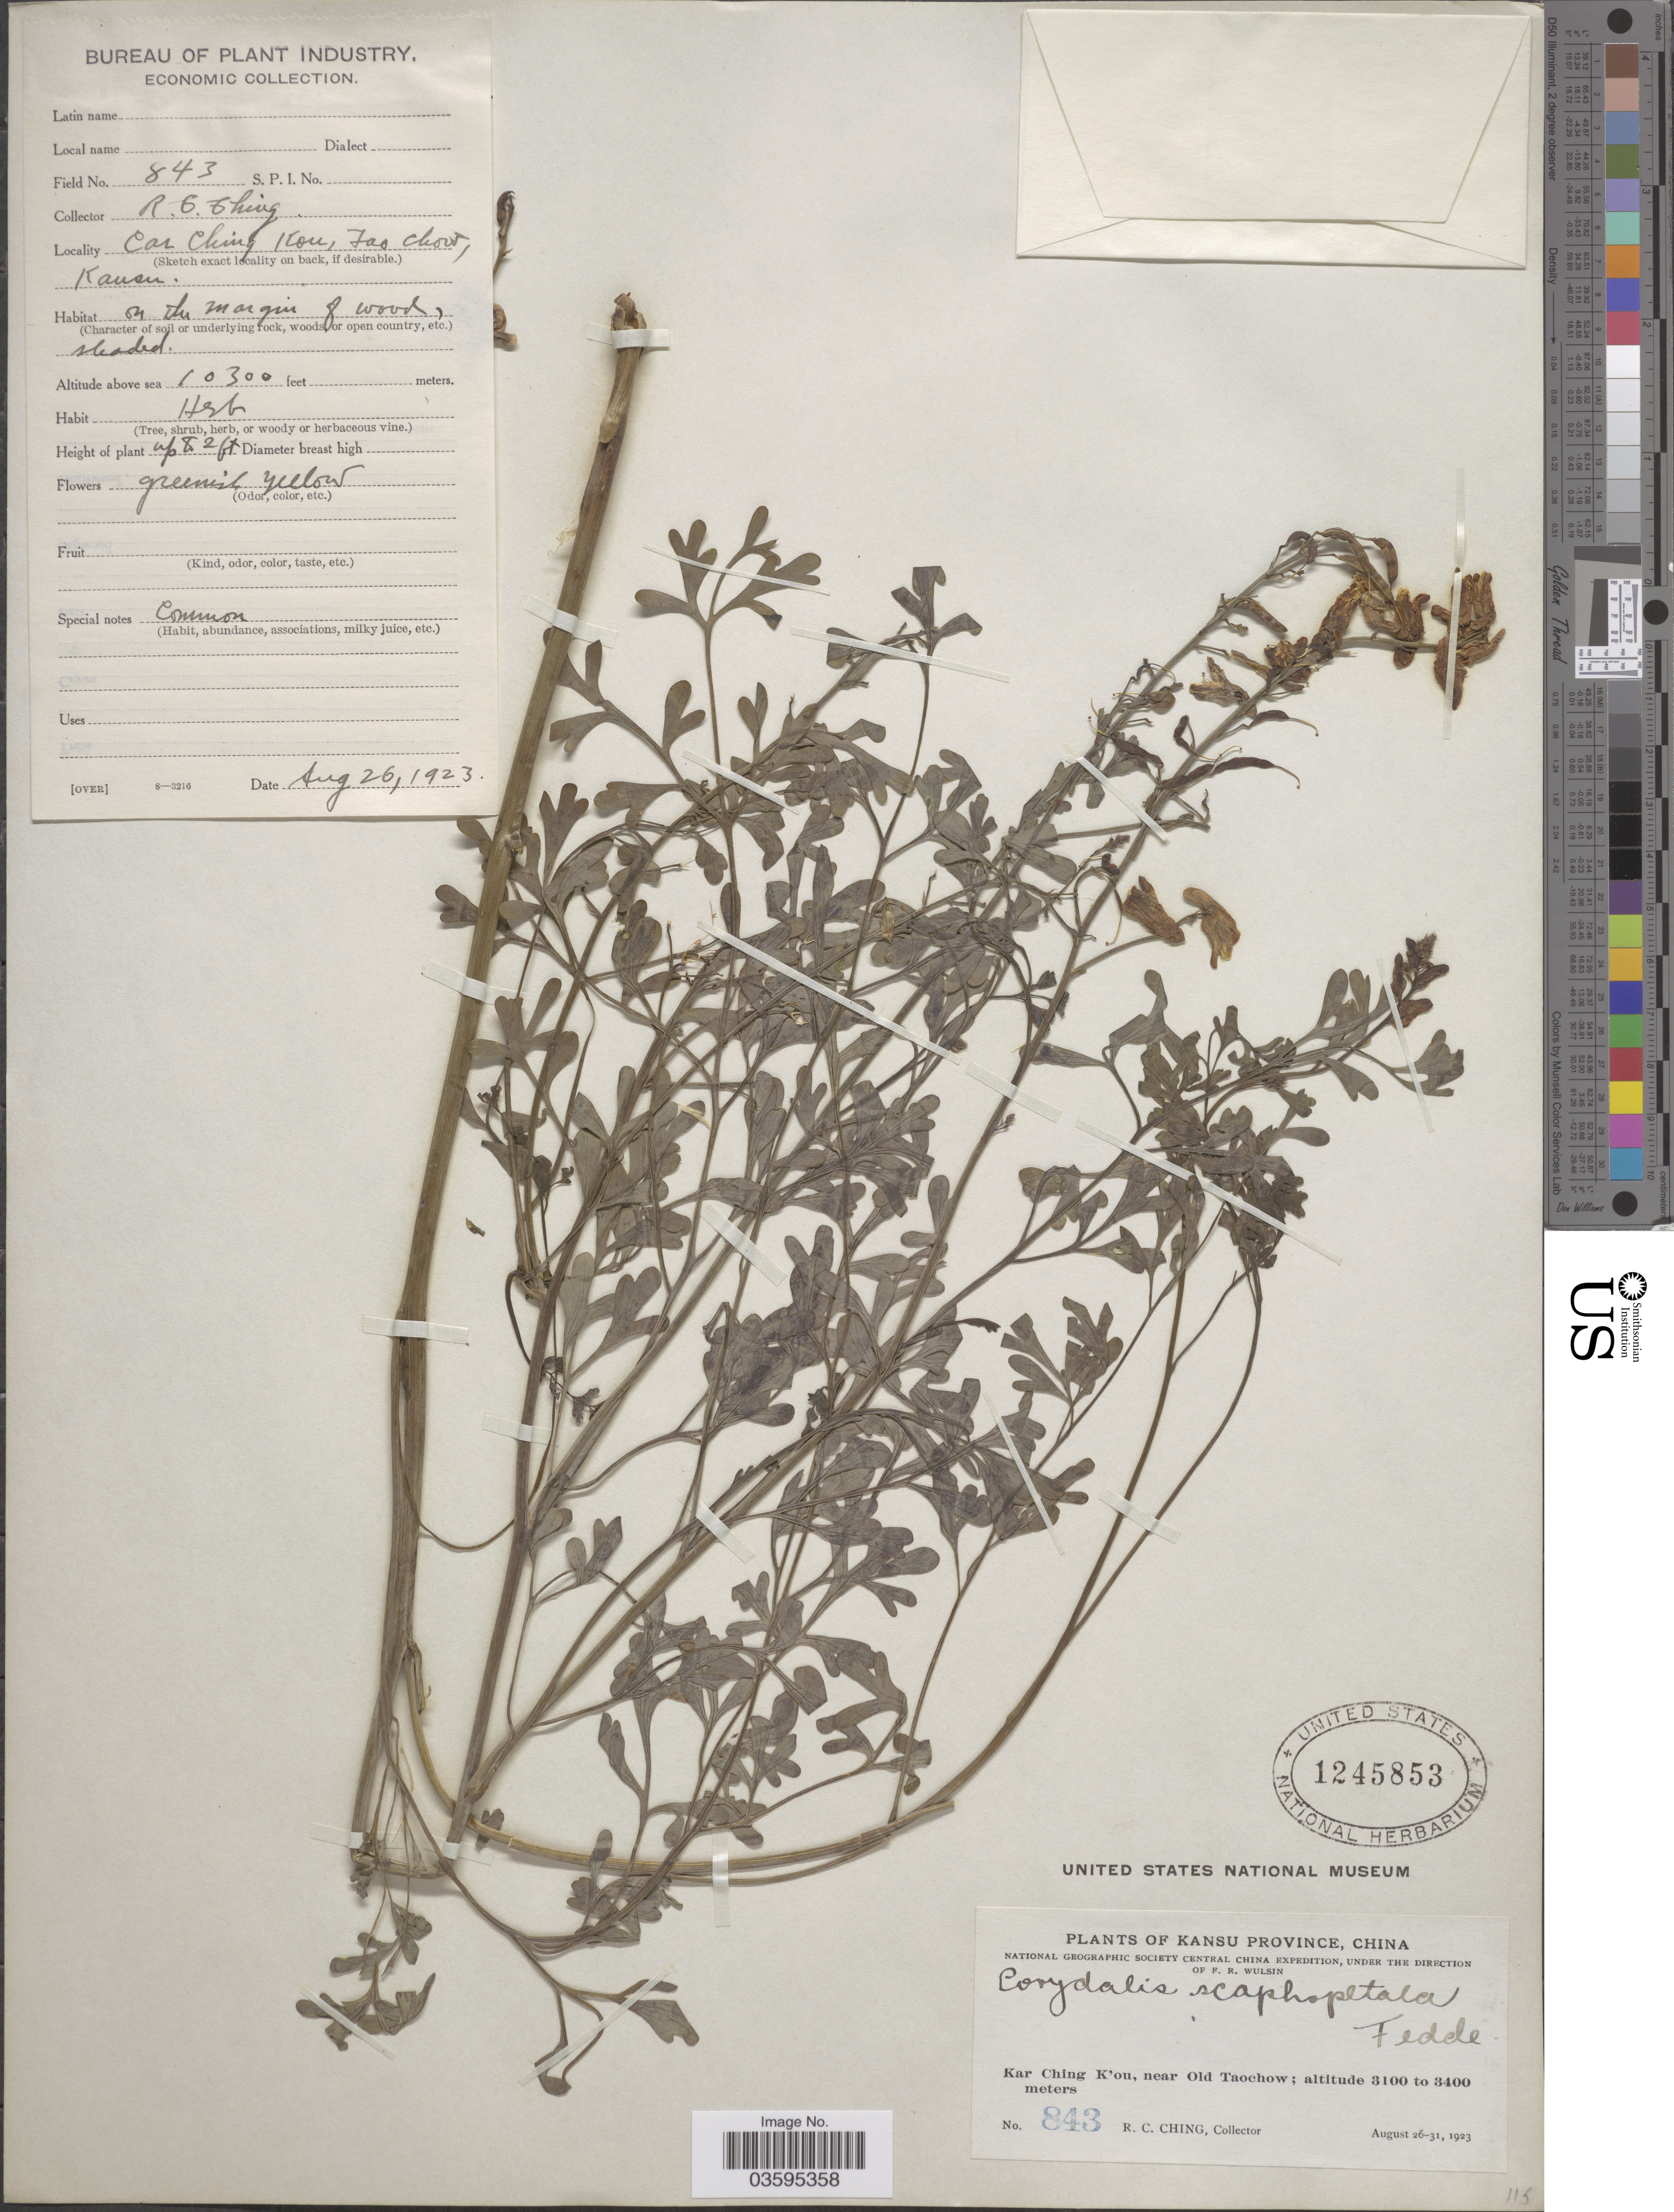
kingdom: Plantae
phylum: Tracheophyta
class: Magnoliopsida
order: Ranunculales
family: Papaveraceae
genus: Corydalis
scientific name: Corydalis scaphopetala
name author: Fedde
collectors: R. C. Ching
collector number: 843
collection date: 1923-08-26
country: China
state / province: Gansu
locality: Car Ching Kou, Tao Chow, Kansu. Kansu Province. Central China. [unsure placement] Kar Ching K'ou, near Old Taochow.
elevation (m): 3139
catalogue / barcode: US 1245853